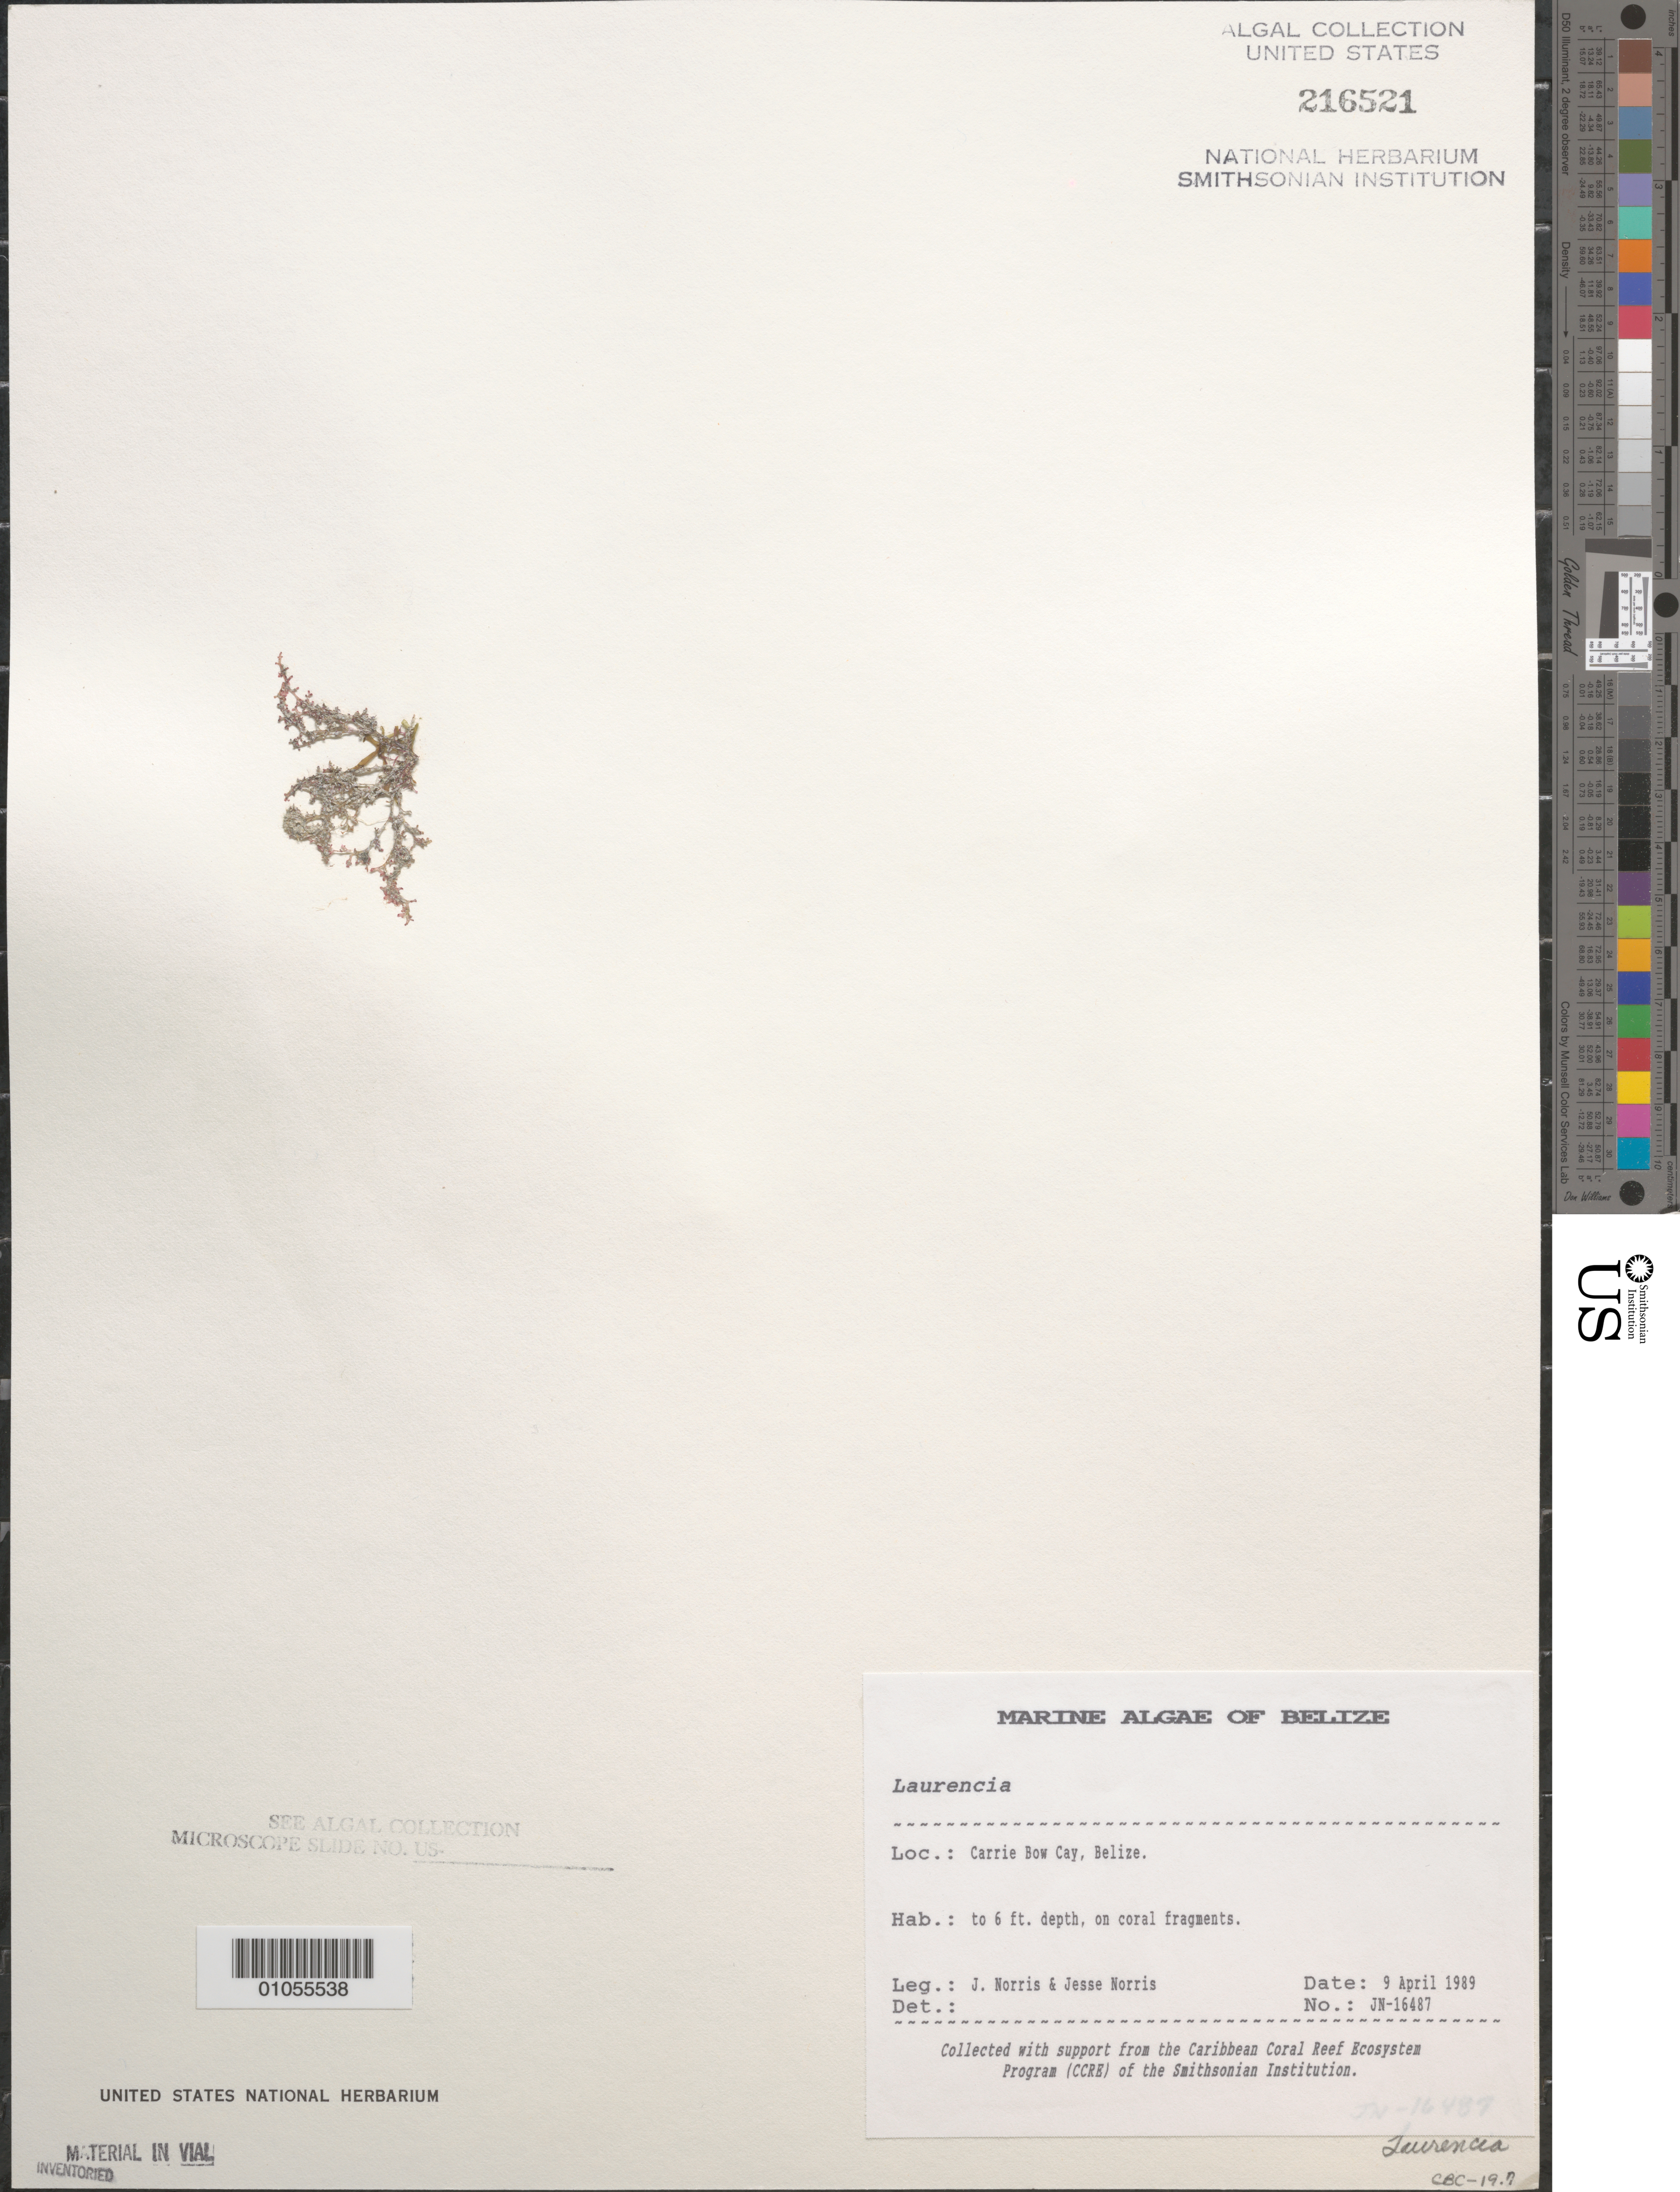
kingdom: Plantae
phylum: Rhodophyta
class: Florideophyceae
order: Ceramiales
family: Rhodomelaceae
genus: Laurencia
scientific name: Laurencia sp.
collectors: J. N. Norris & J. A. Norris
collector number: JN-16487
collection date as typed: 09 Apr 1989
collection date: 1989-04-09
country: Belize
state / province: Stann Creek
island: Carrie Bow Cay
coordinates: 16 48' N, 88 05' W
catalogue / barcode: US 216521